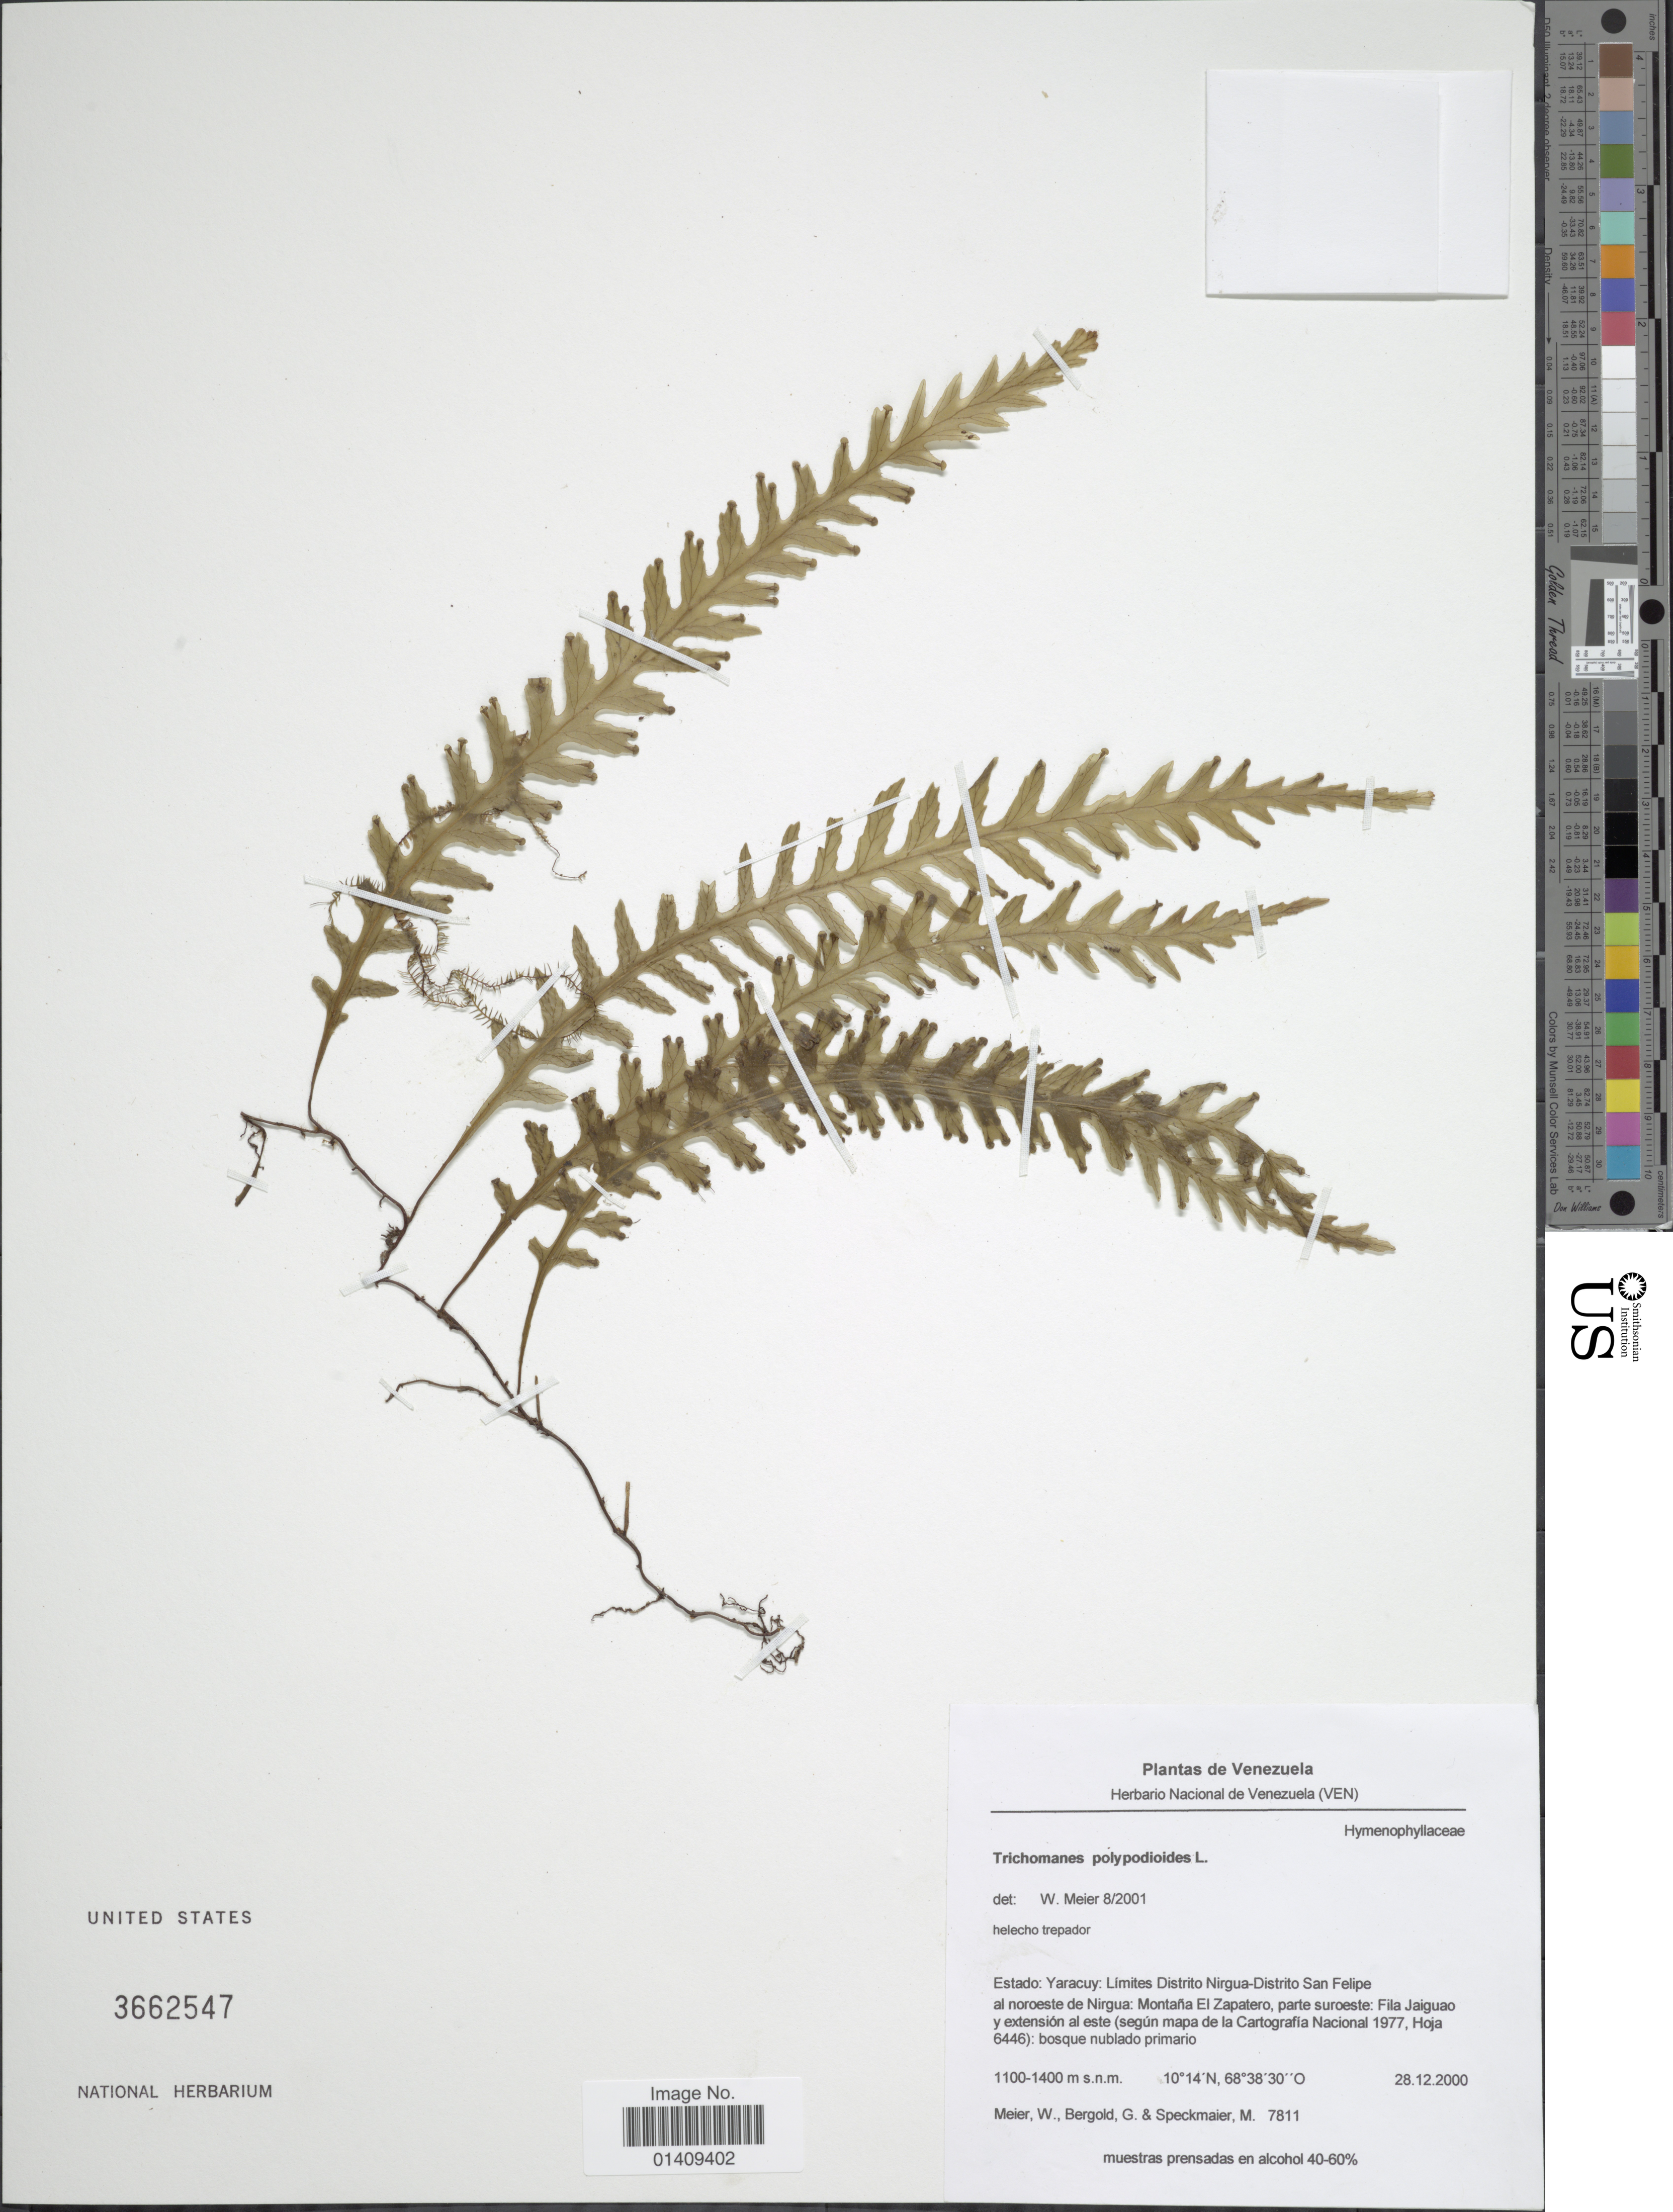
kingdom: Plantae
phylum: Tracheophyta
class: Polypodiopsida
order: Hymenophyllales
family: Hymenophyllaceae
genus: Trichomanes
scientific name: Trichomanes polypodioides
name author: L.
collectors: W. Meier, G. Bergold & M. Speckmaier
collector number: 7811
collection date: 2000-12-28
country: Venezuela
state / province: Yaracuy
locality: Estado: Yaracuy: Limites distrito Nirgua distrito San Felipe al noroeste de Nirgua: Montana El Zapatero parte suroeste: Fila Jaiguao y extension al este segun mapa de la Cartografia Nacional 1977 Hoja 6446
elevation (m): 1100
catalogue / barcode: US 3662547